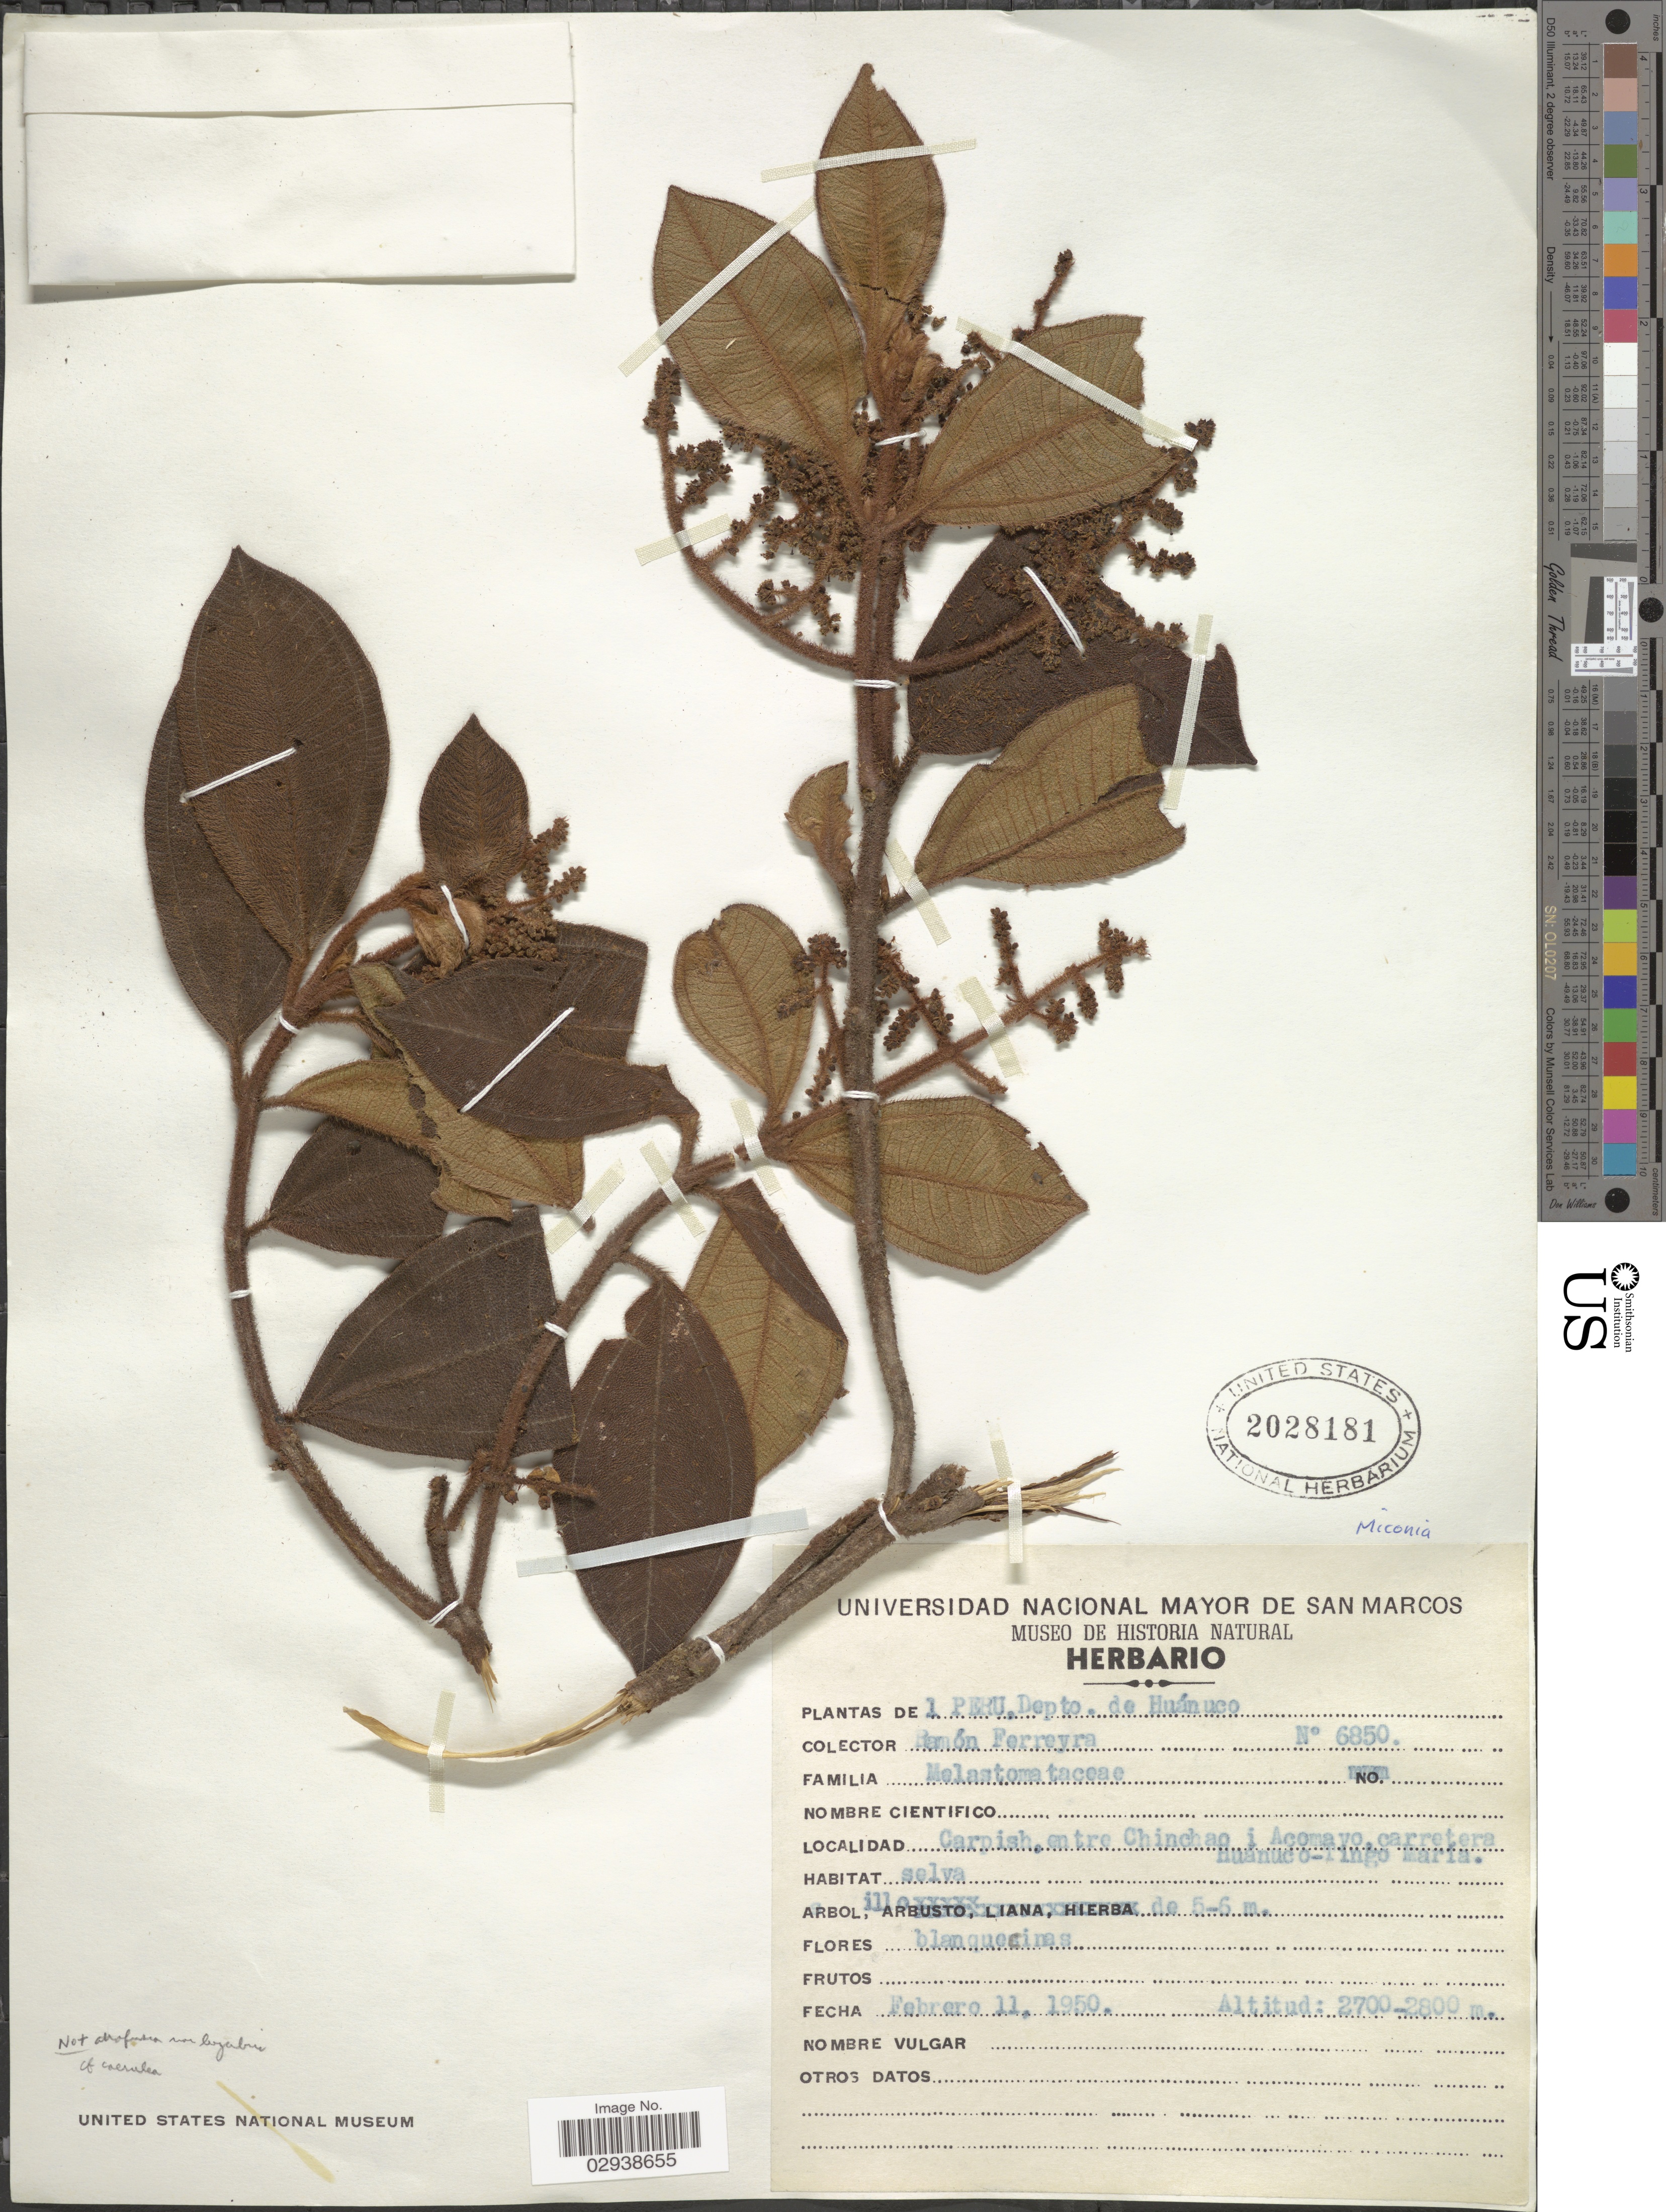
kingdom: Plantae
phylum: Tracheophyta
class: Magnoliopsida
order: Myrtales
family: Melastomataceae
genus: Miconia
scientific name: Miconia cyanocarpa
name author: Naudin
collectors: R. A. Ferreyra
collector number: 6850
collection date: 1950-02-11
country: Peru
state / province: Huánuco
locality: Depto. de Huánuco, Carpish, entre Chinchao i Acomayo, carretera Huanuco-Tingo Maria.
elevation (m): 2700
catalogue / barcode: US 2028181